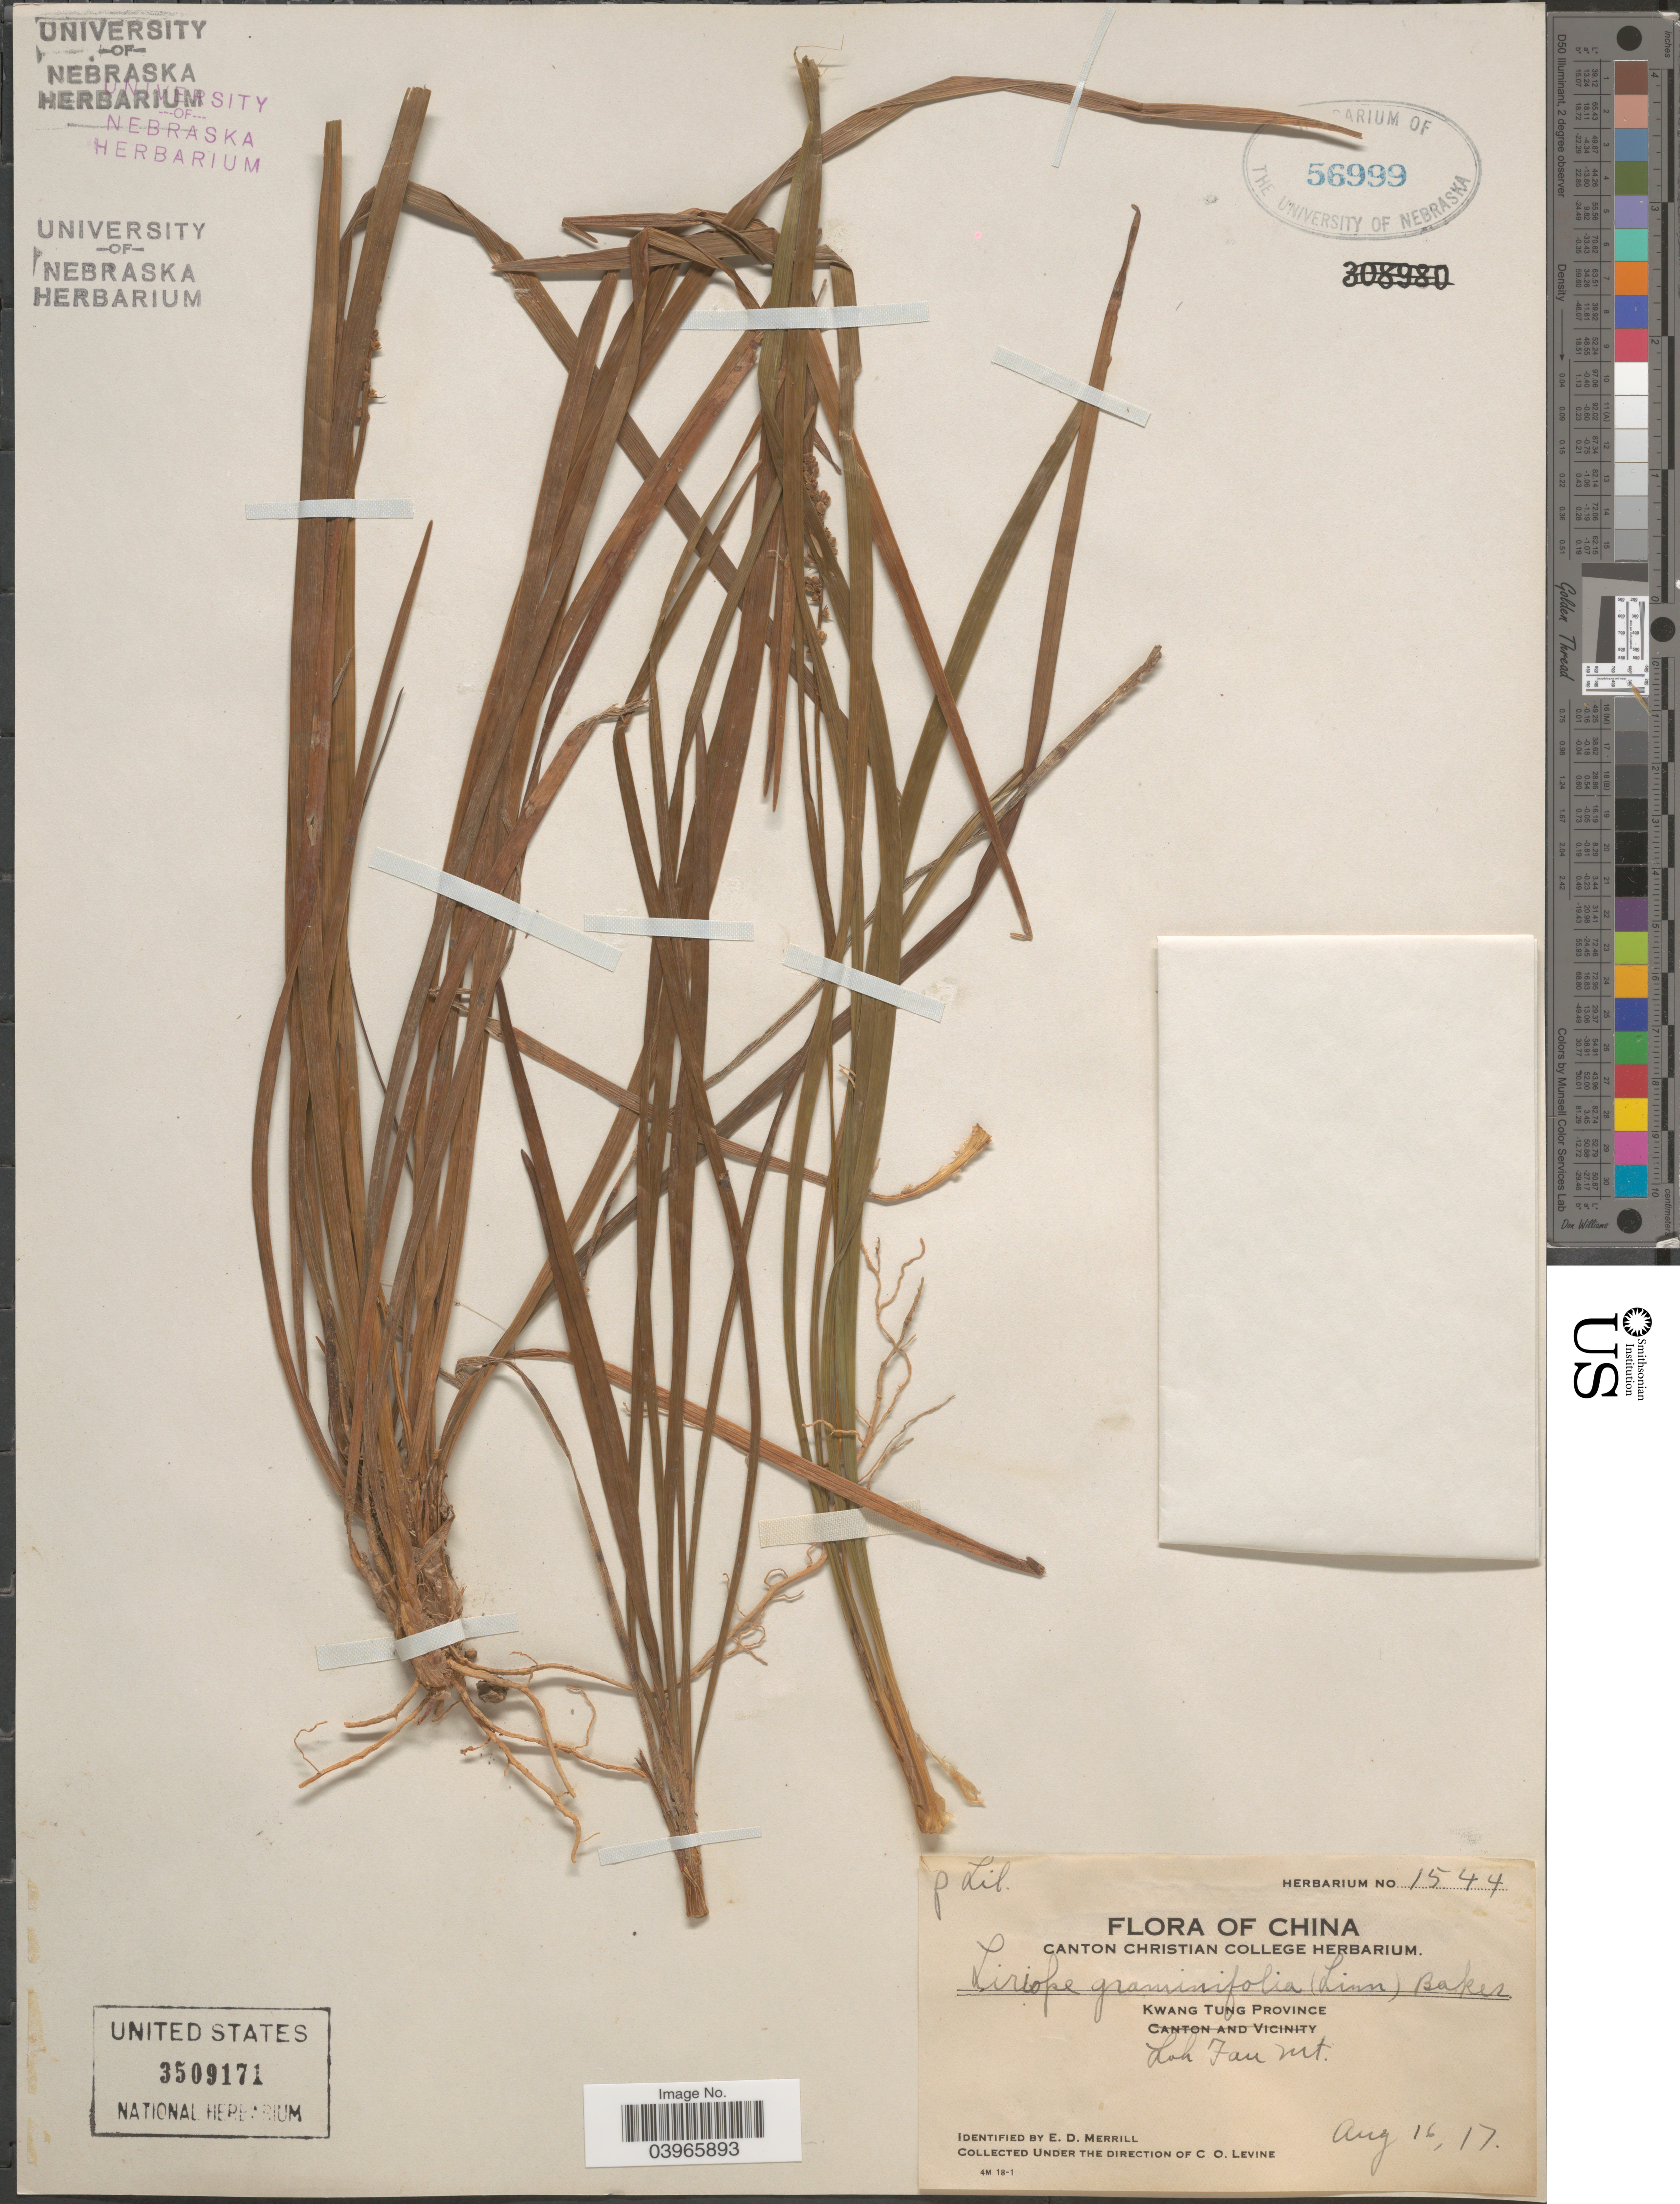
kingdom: Plantae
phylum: Tracheophyta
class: Liliopsida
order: Asparagales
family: Asparagaceae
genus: Liriope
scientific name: Liriope graminifolia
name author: (L.) Baker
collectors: C. O. Levine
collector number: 1544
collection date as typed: Transcribed d/m/y: 16/8/17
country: China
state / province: Guangdong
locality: Kwang Tung Province. Loh Fau Mt.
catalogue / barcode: US 3509171